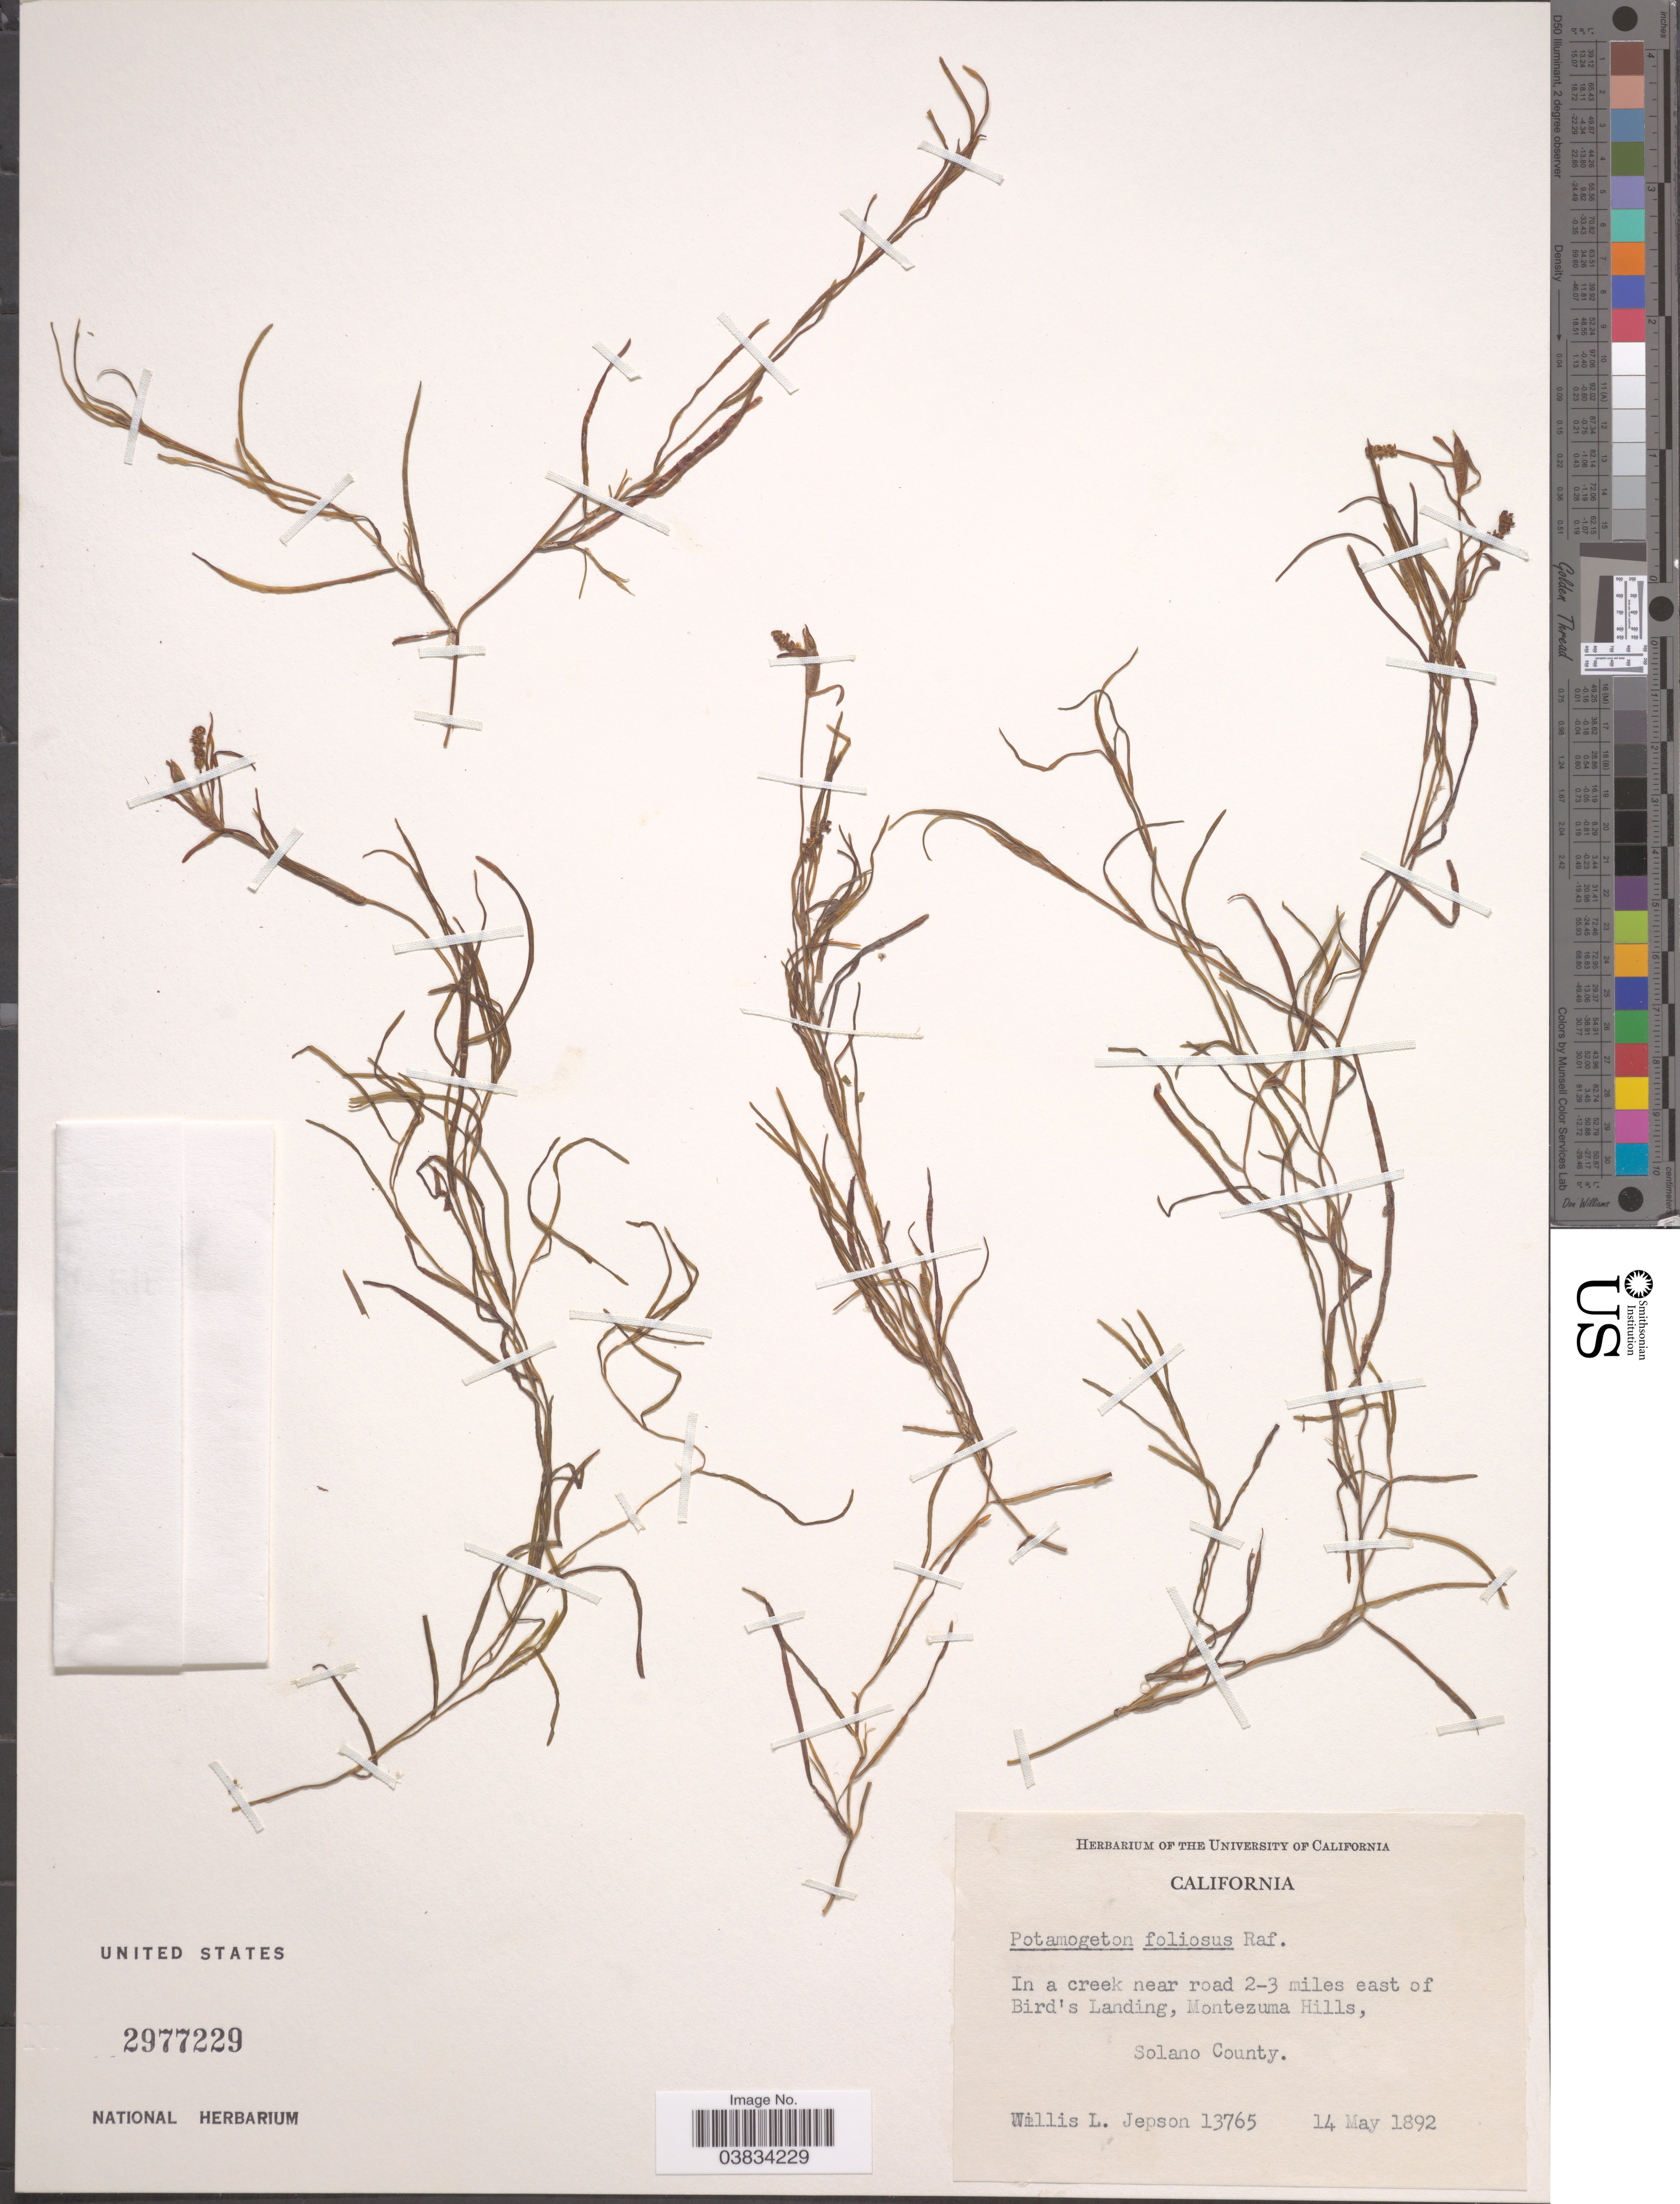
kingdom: Plantae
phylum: Tracheophyta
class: Liliopsida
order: Alismatales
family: Potamogetonaceae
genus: Potamogeton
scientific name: Potamogeton foliosus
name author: Raf.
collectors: W. L. Jepson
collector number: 13765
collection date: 1892-05-14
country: United States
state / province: California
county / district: Solano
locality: In a creek near road 2-3 miles east of Bird's Landing, Montezuma Hills, Solano County.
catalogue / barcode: US 2977229